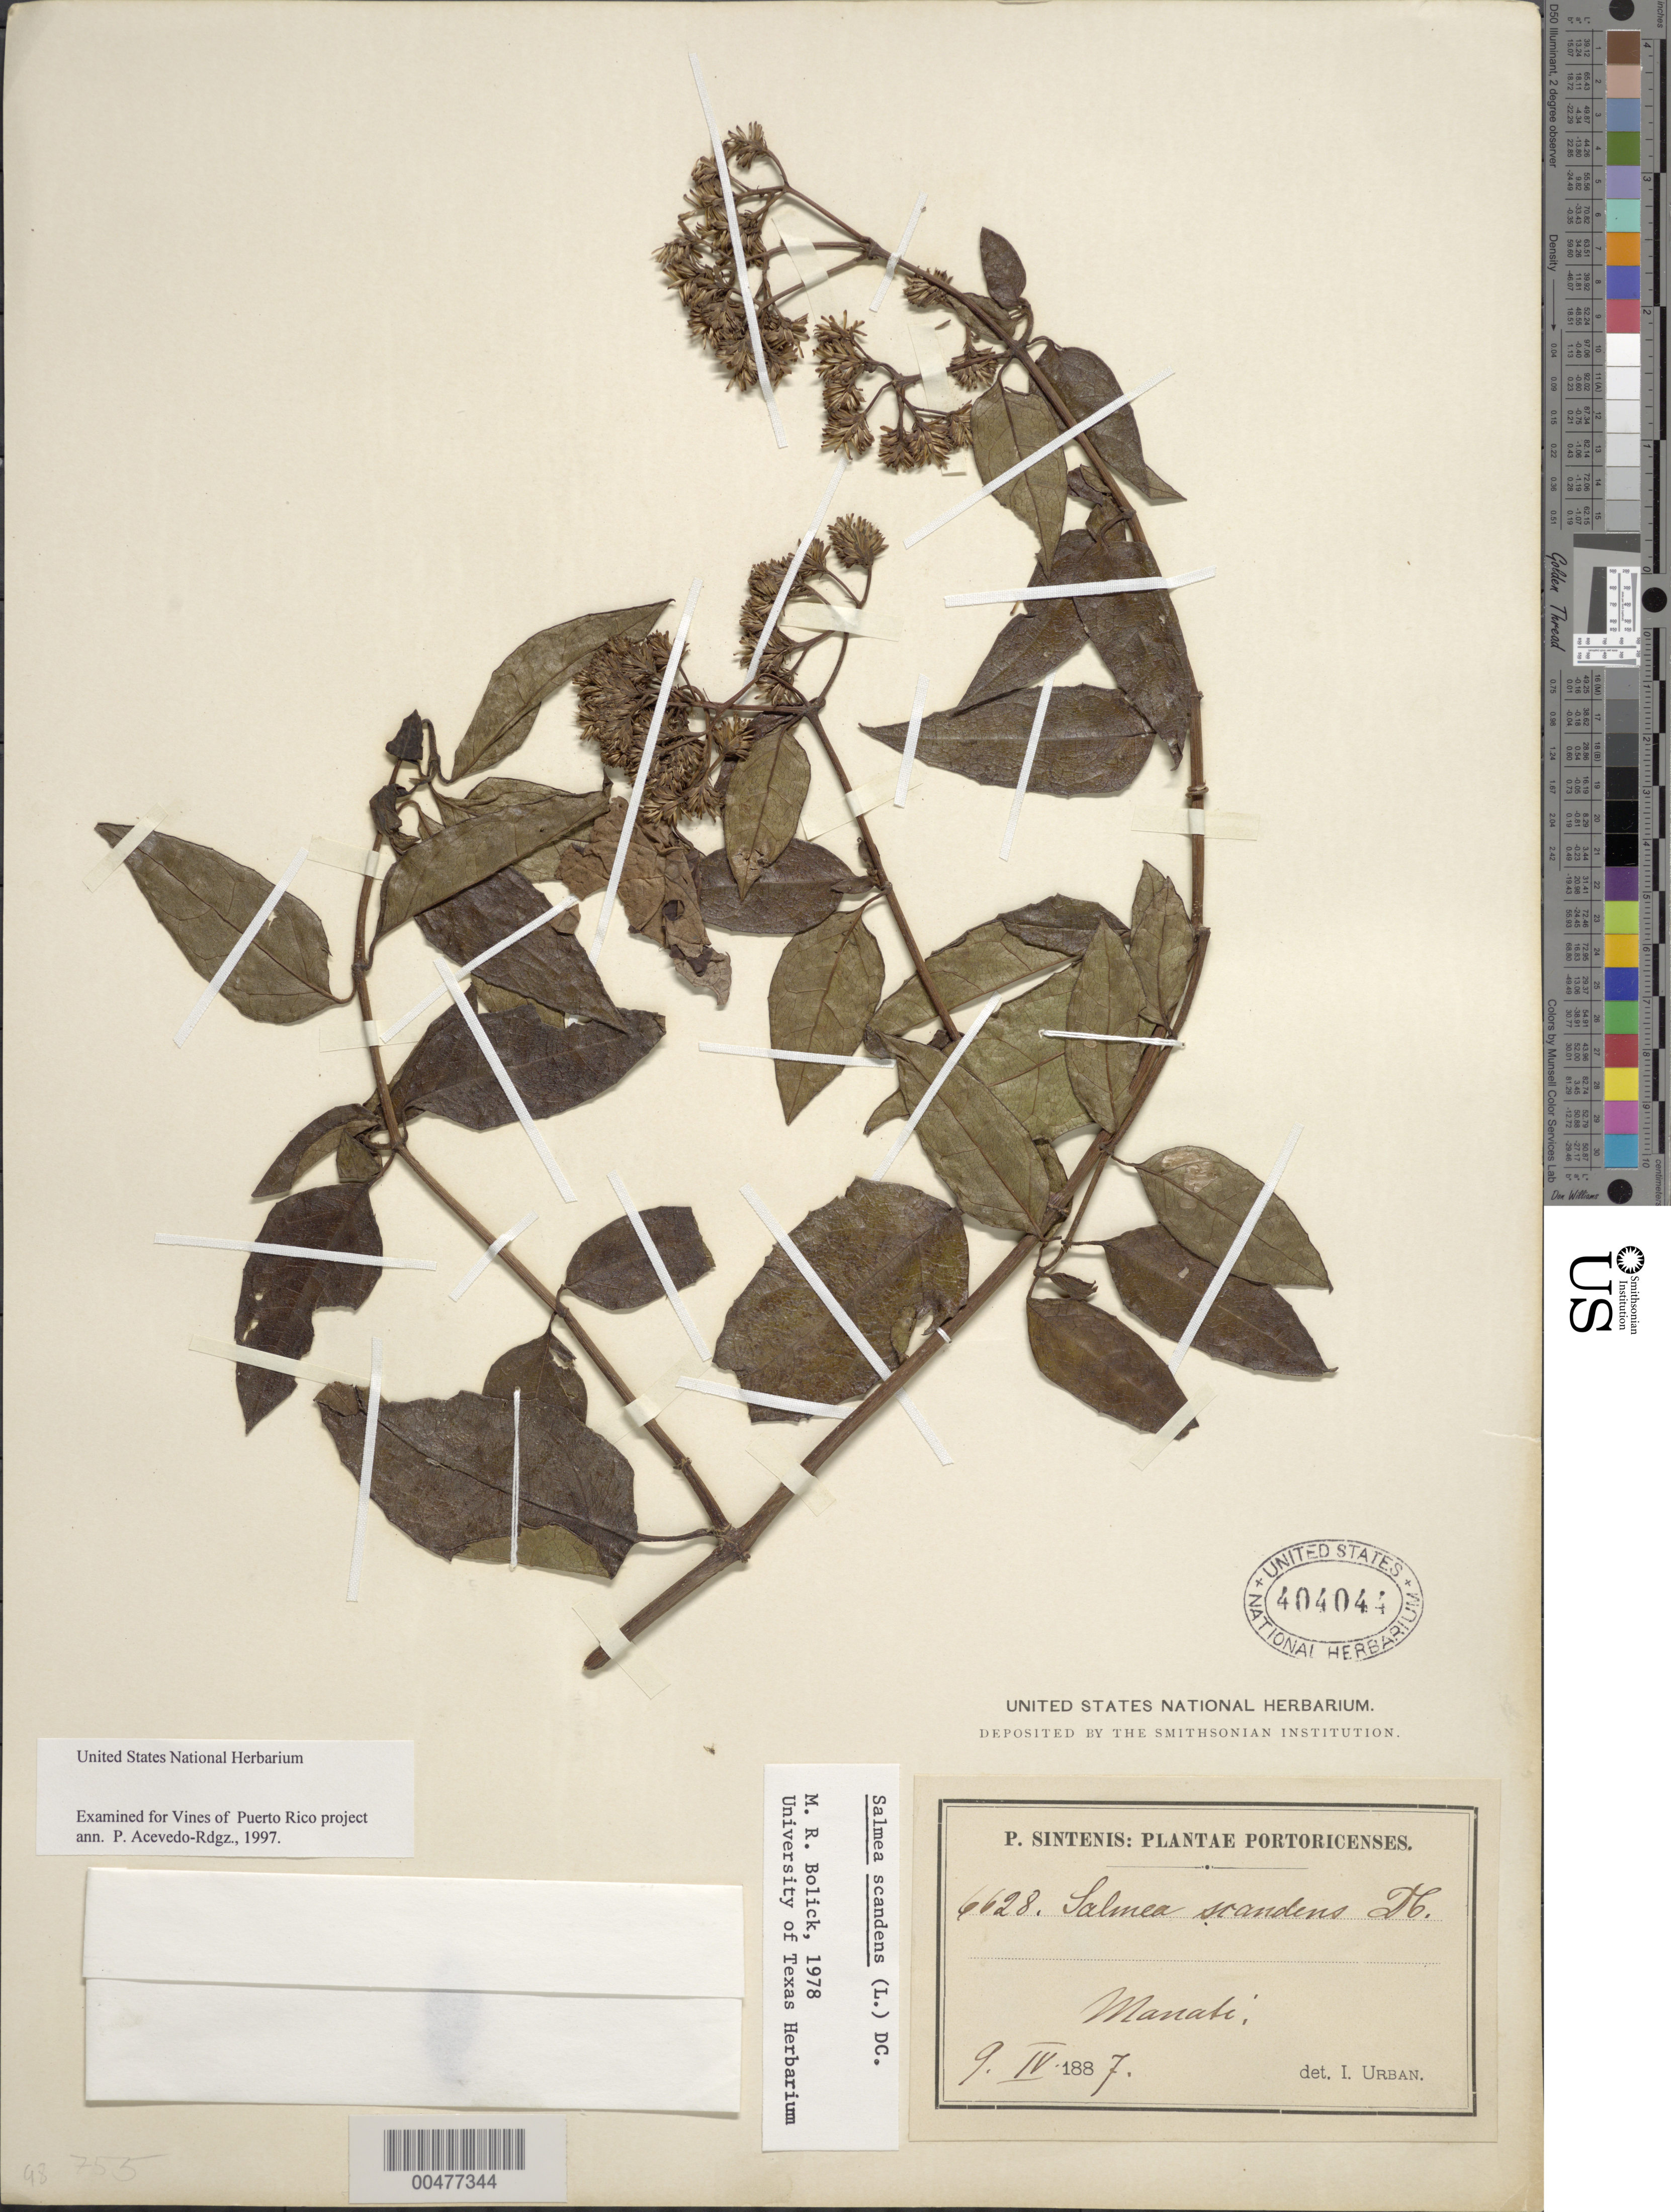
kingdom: Plantae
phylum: Tracheophyta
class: Magnoliopsida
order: Asterales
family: Asteraceae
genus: Salmea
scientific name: Salmea scandens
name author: (L.) DC.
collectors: P. Sintenis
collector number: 6628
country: Puerto Rico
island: Greater Antilles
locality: Manatí.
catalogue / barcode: US 404044